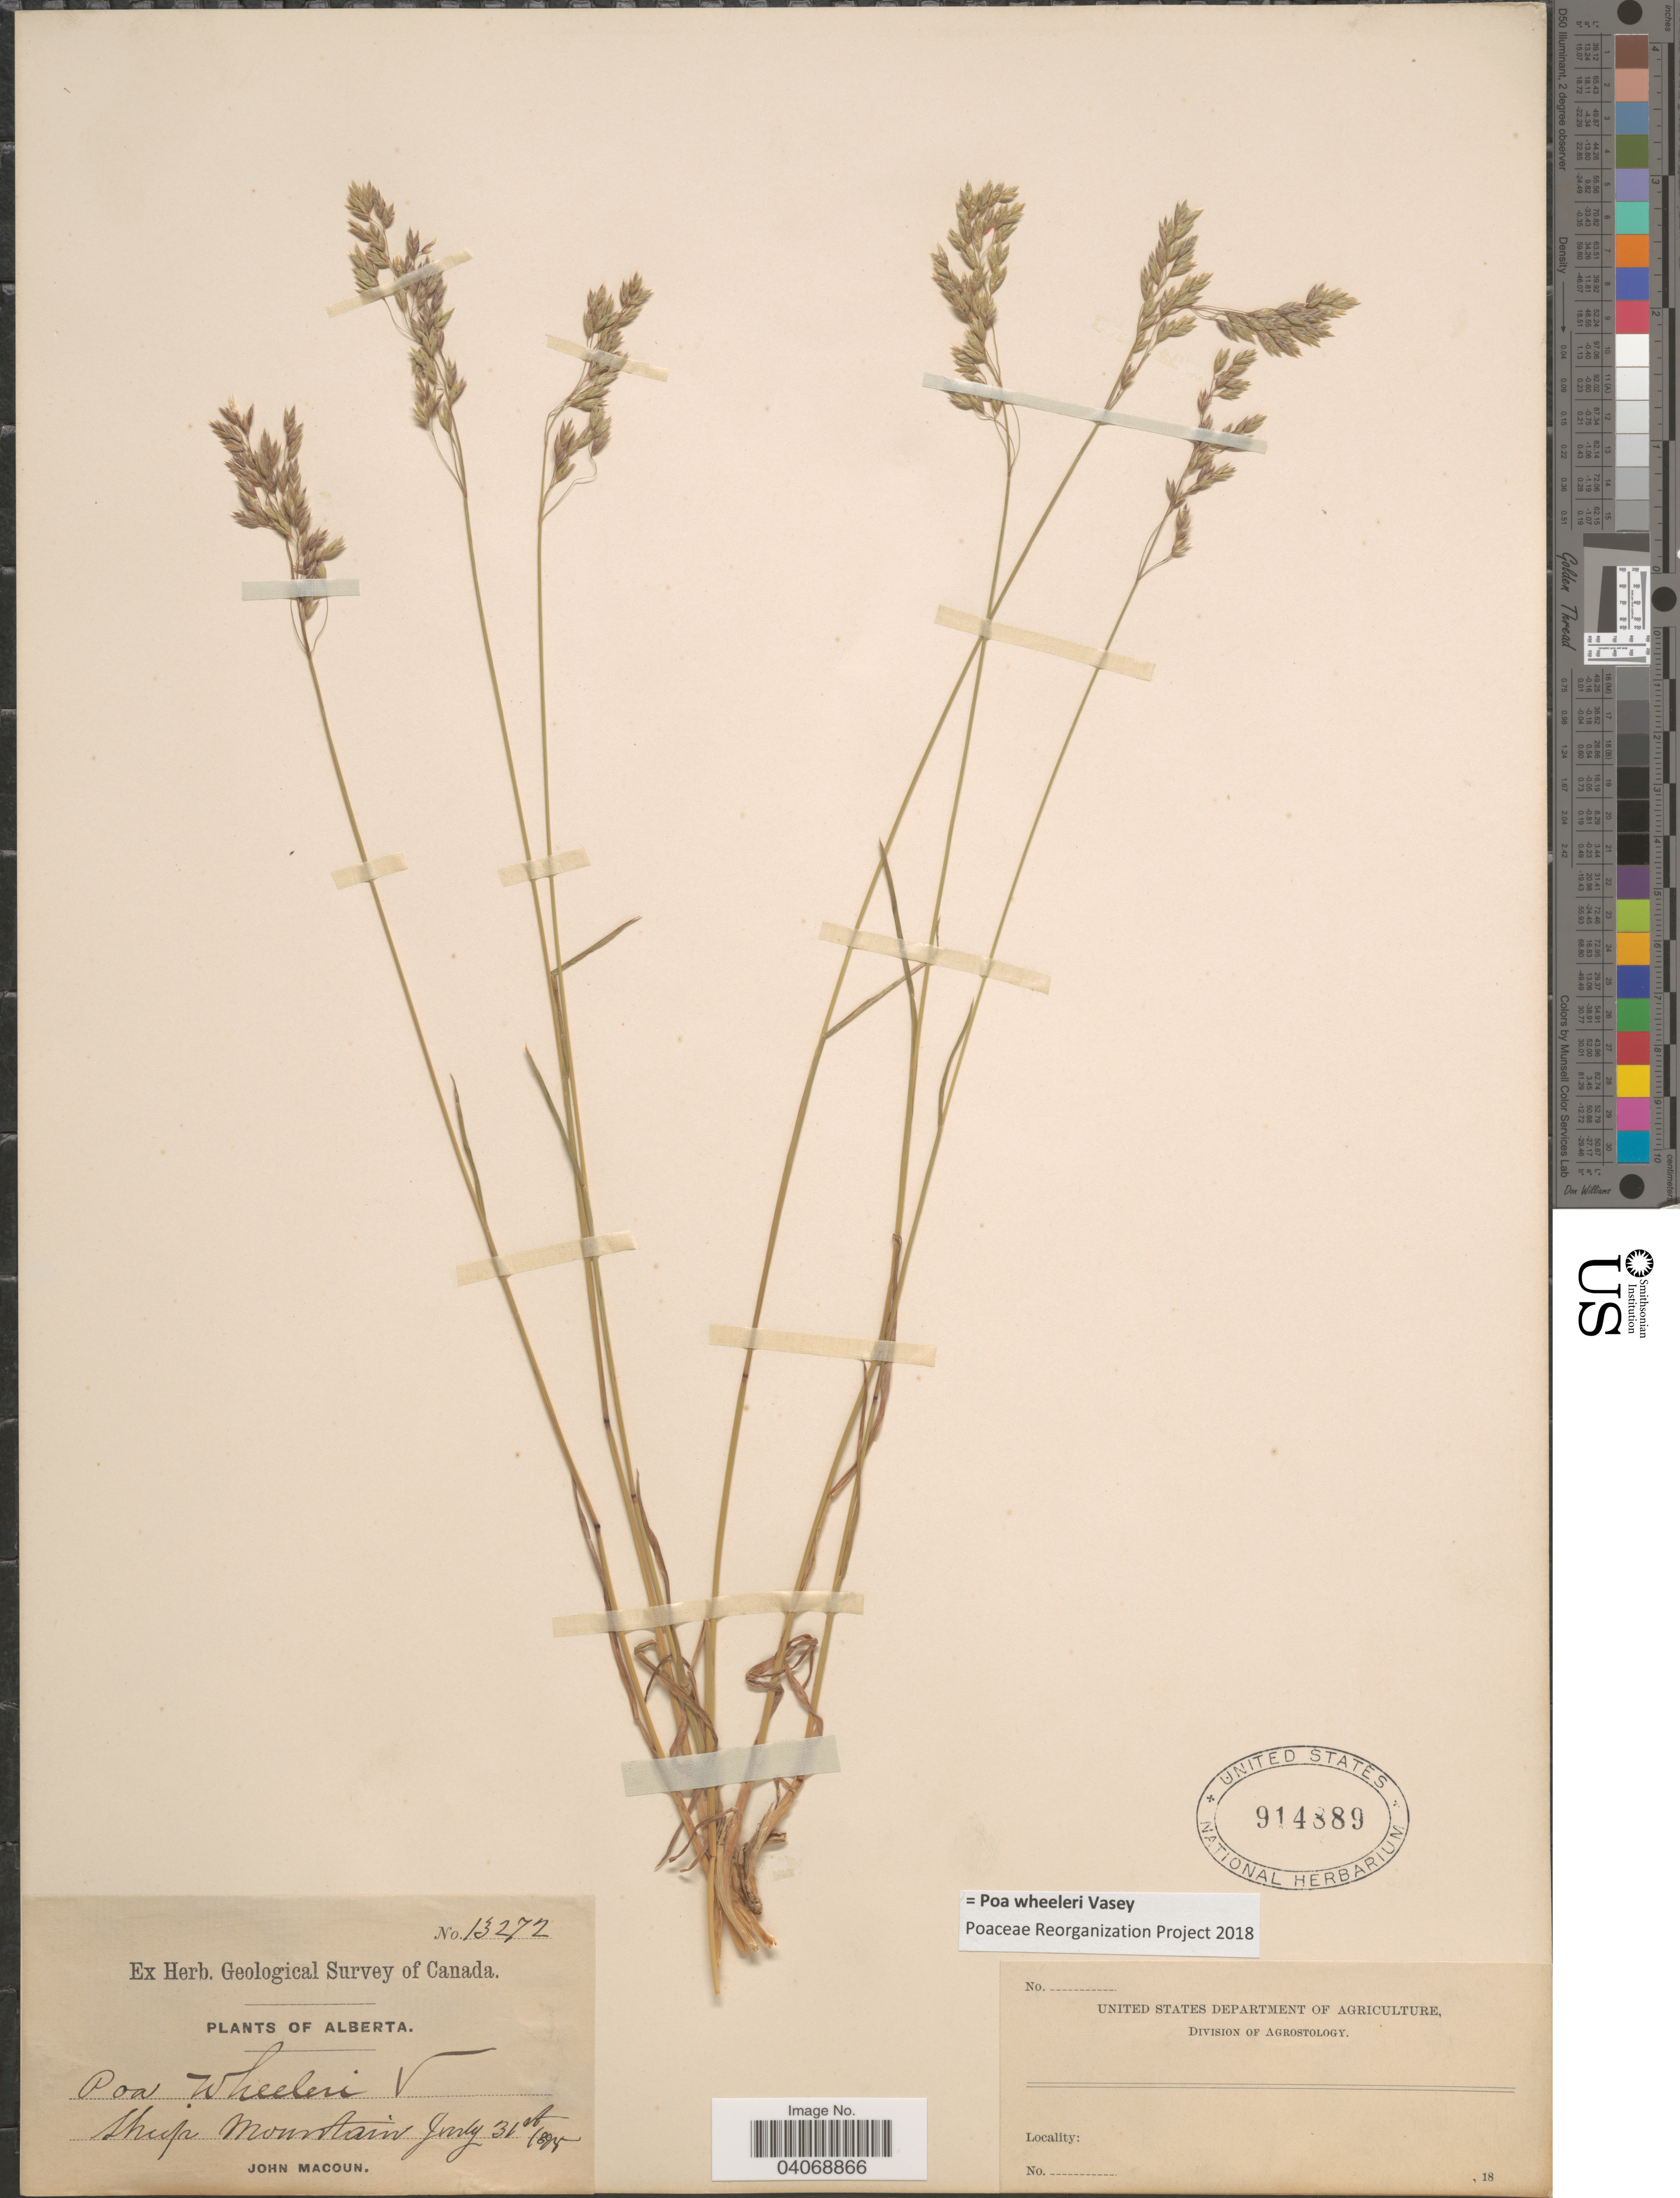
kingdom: Plantae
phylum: Tracheophyta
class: Liliopsida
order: Poales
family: Poaceae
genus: Poa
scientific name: Poa wheeleri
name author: Vasey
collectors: J. Macoun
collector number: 13272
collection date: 1898-07-31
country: Canada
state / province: Alberta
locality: Herb. Geological Survey of Canada. Sheep Mountain.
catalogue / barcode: US 914889